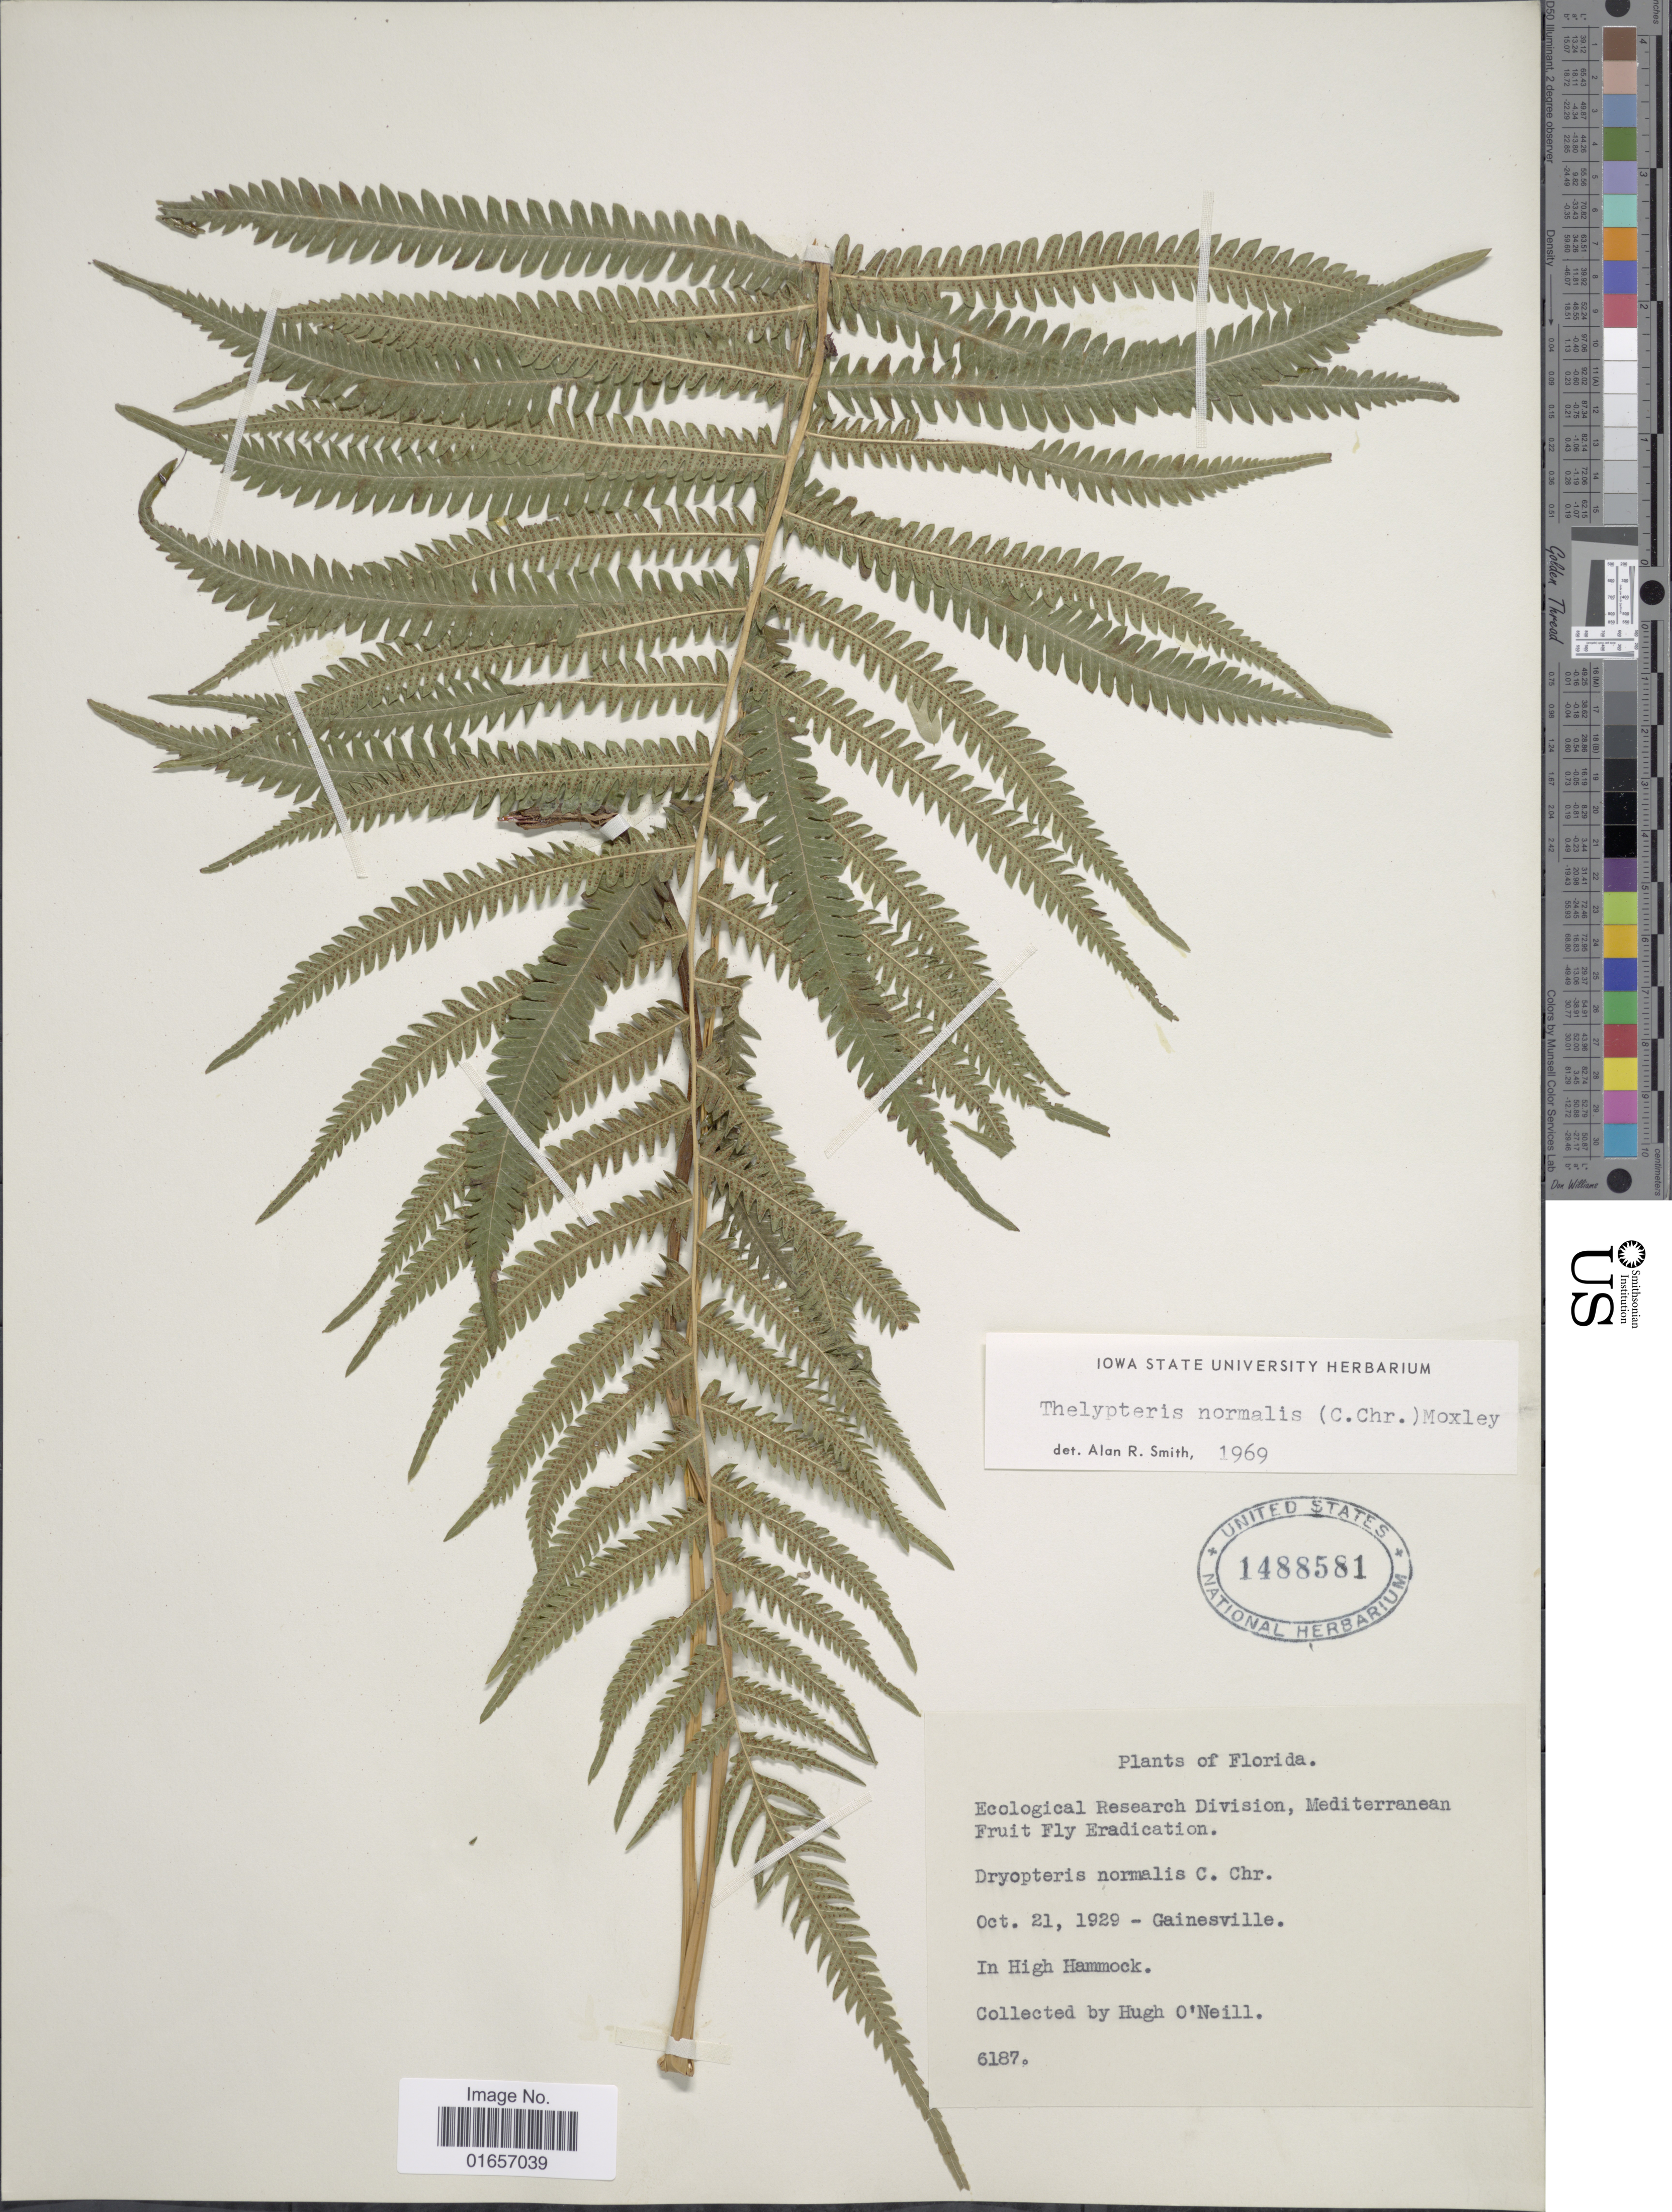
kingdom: Plantae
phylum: Tracheophyta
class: Polypodiopsida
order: Polypodiales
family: Thelypteridaceae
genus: Christella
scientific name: Christella kunthii comb. ined.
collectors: H. T. O' Neill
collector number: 6187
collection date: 1929-10-21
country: United States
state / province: Florida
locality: Gainesville, in High Hammock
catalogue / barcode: US 1488581